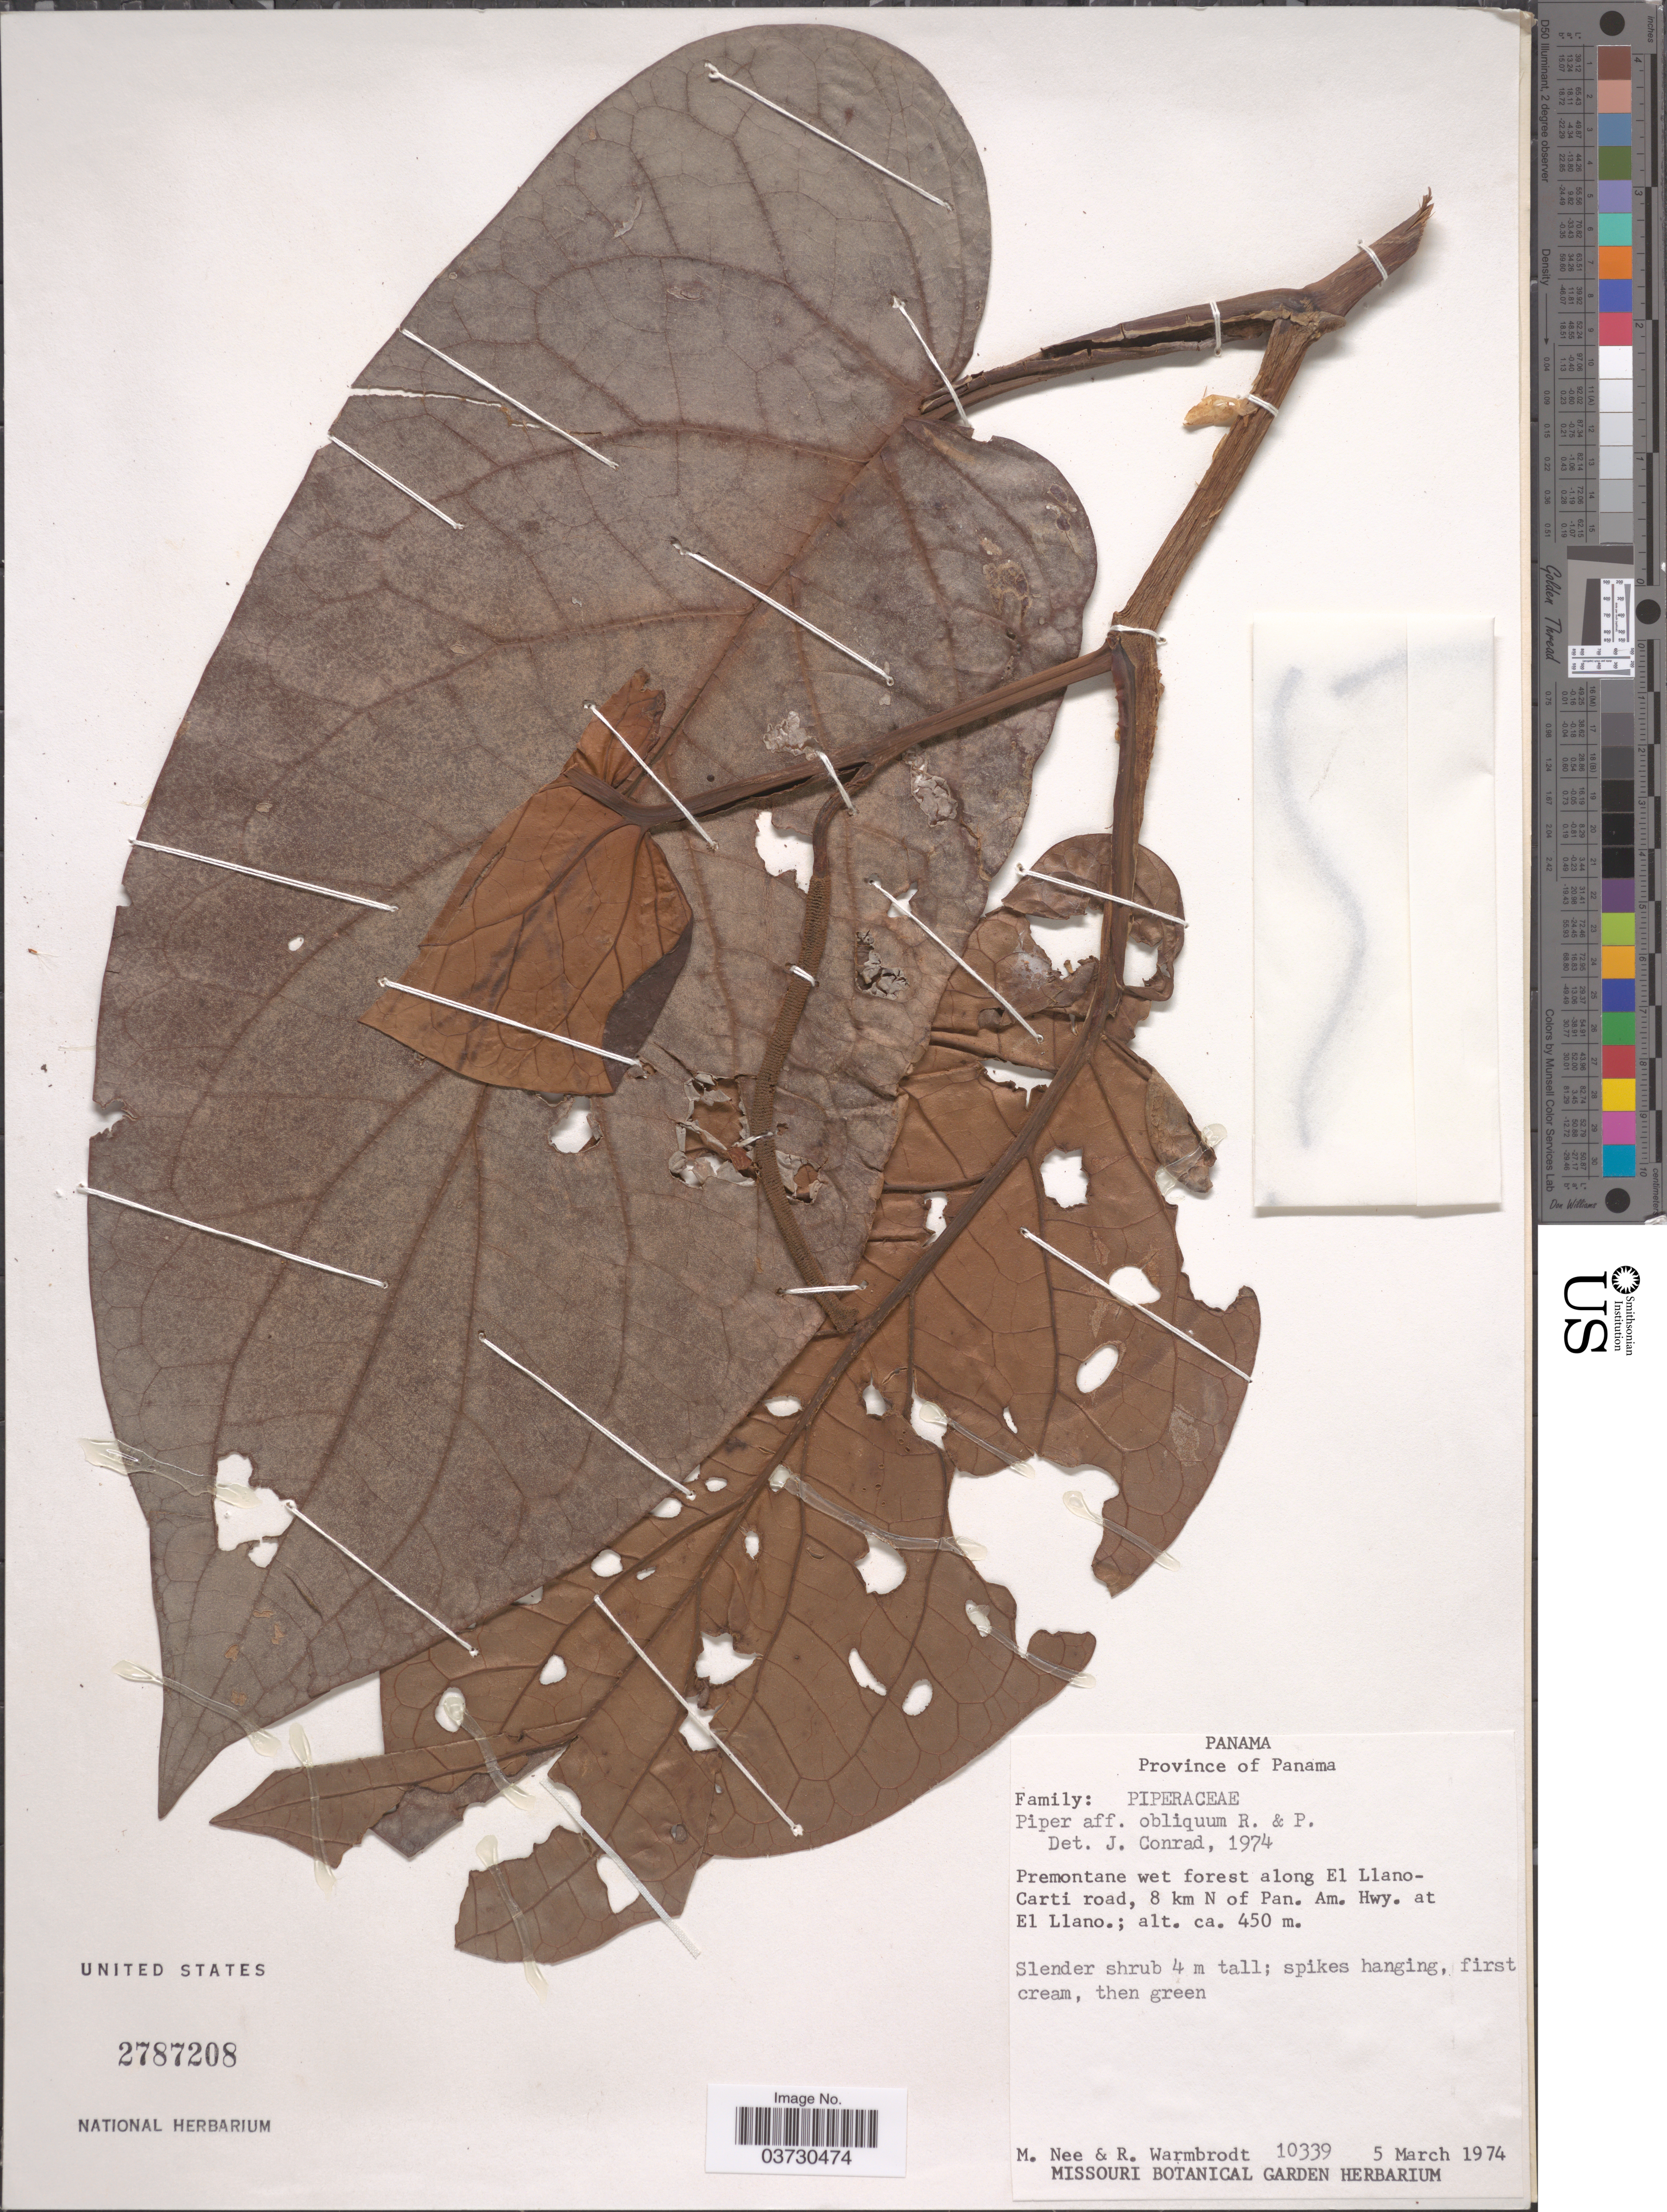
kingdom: Plantae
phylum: Tracheophyta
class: Magnoliopsida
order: Piperales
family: Piperaceae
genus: Piper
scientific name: Piper obliquum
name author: Ruiz & Pav.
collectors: M. Nee & R. Warmbrodt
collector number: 10339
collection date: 1974-03-05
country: Panama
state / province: Panamá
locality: Premontane wet forest along El Llano-Carti road, 8 km N of Pan. Am. Hwy. at El Llano.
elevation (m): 450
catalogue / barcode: US 2787208